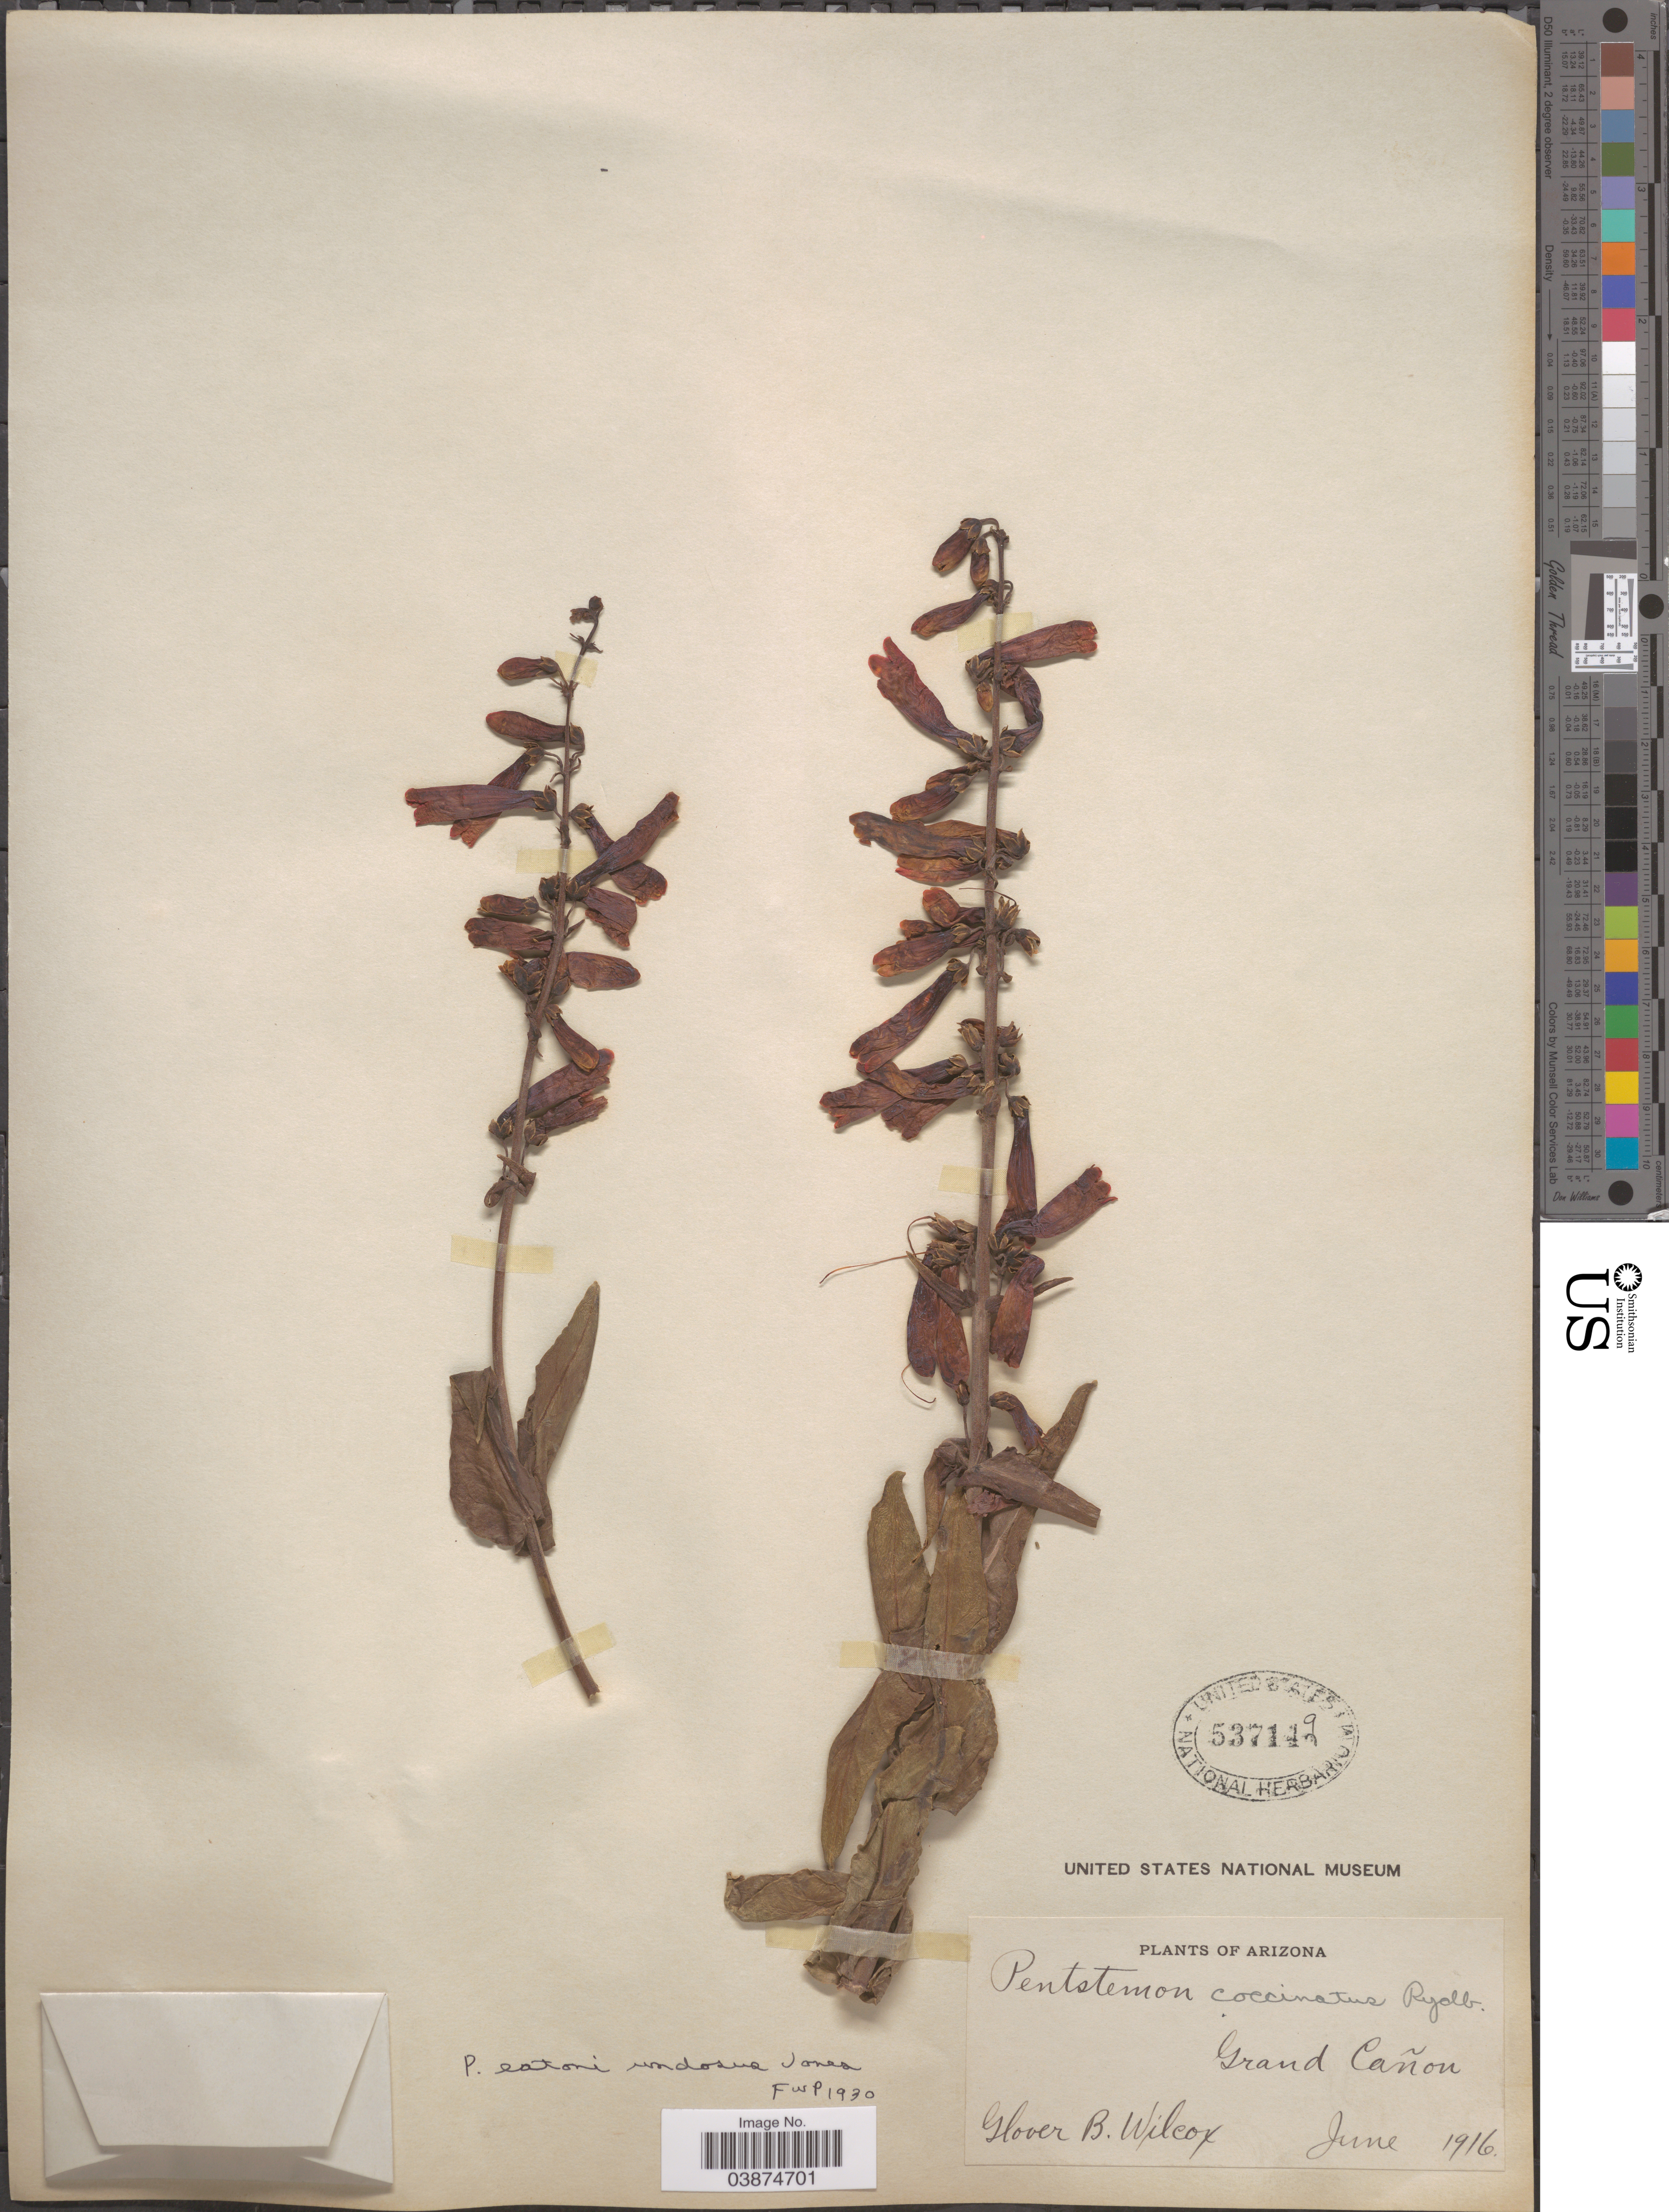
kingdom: Plantae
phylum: Tracheophyta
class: Magnoliopsida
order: Lamiales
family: Plantaginaceae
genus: Penstemon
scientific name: Penstemon eatonii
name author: A. Gray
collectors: G. Wilcox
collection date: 1916-06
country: United States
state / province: Arizona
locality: Grand Cañon.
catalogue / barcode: US 537149